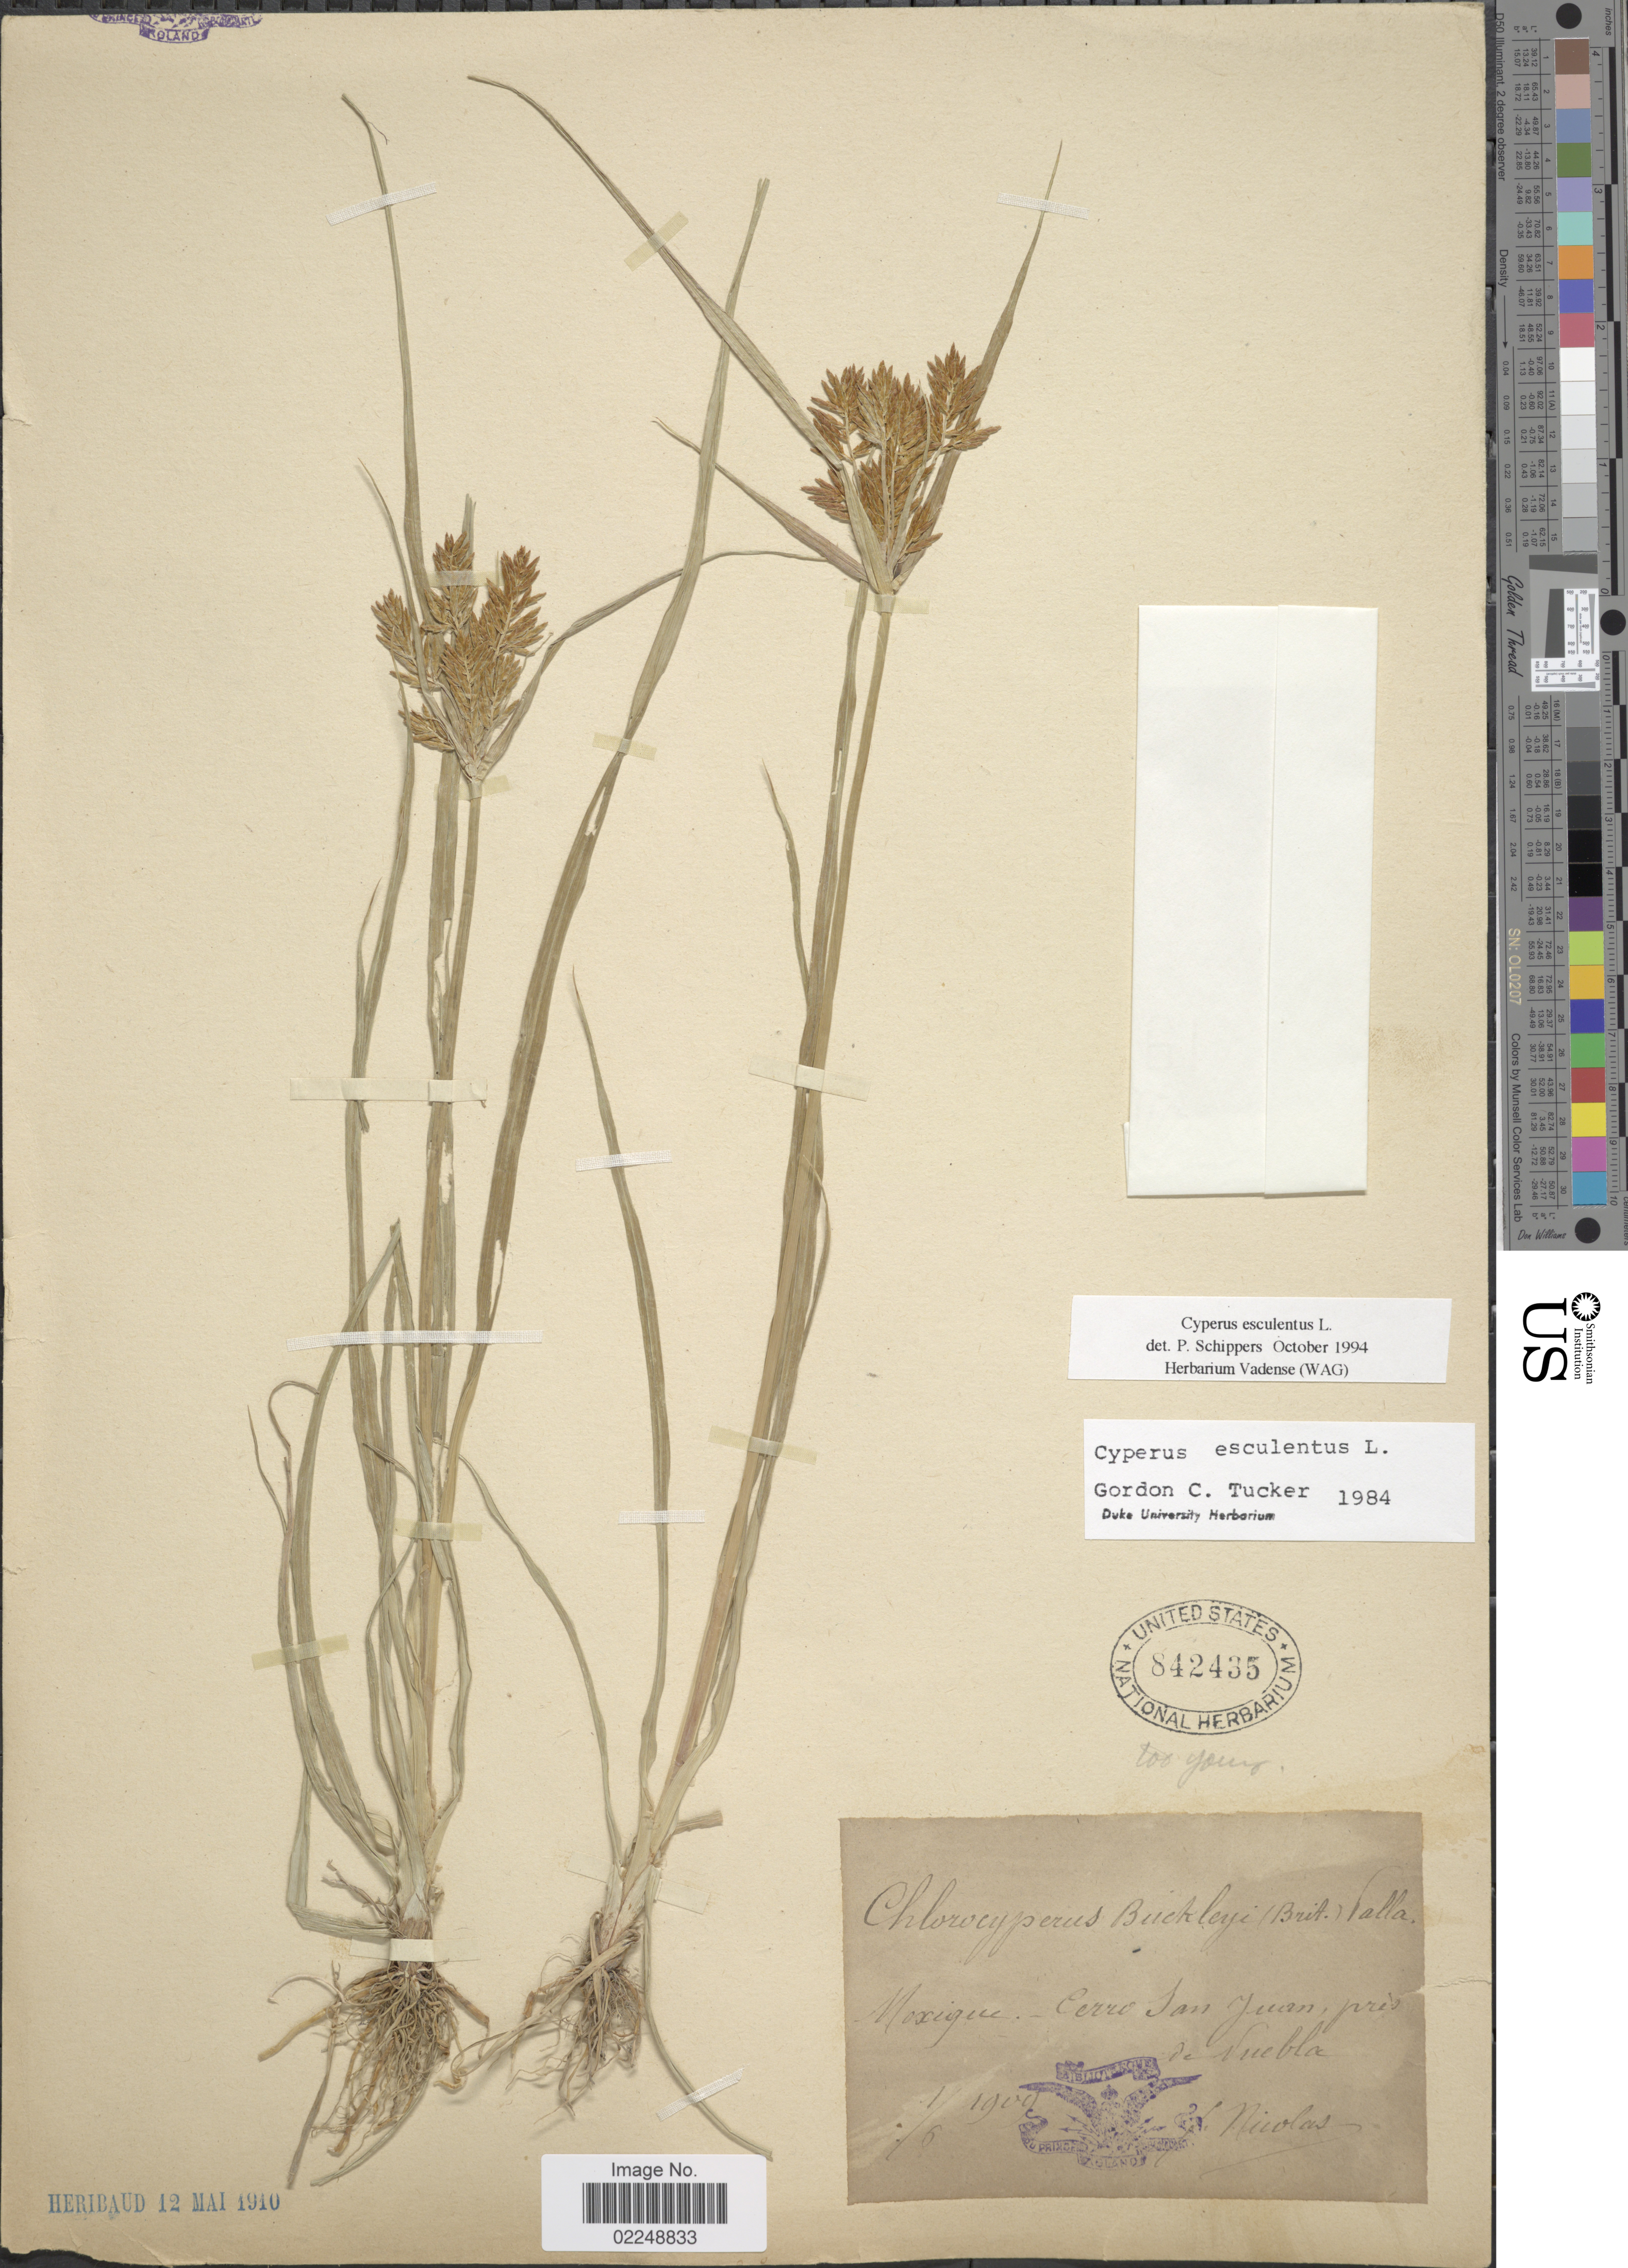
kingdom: Plantae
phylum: Tracheophyta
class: Liliopsida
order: Poales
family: Cyperaceae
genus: Cyperus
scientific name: Cyperus esculentus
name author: L.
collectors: F. Nicolas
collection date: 1909-01-06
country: Mexico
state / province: Puebla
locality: Cerro San Juan, pres de Puebla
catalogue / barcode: US 842435